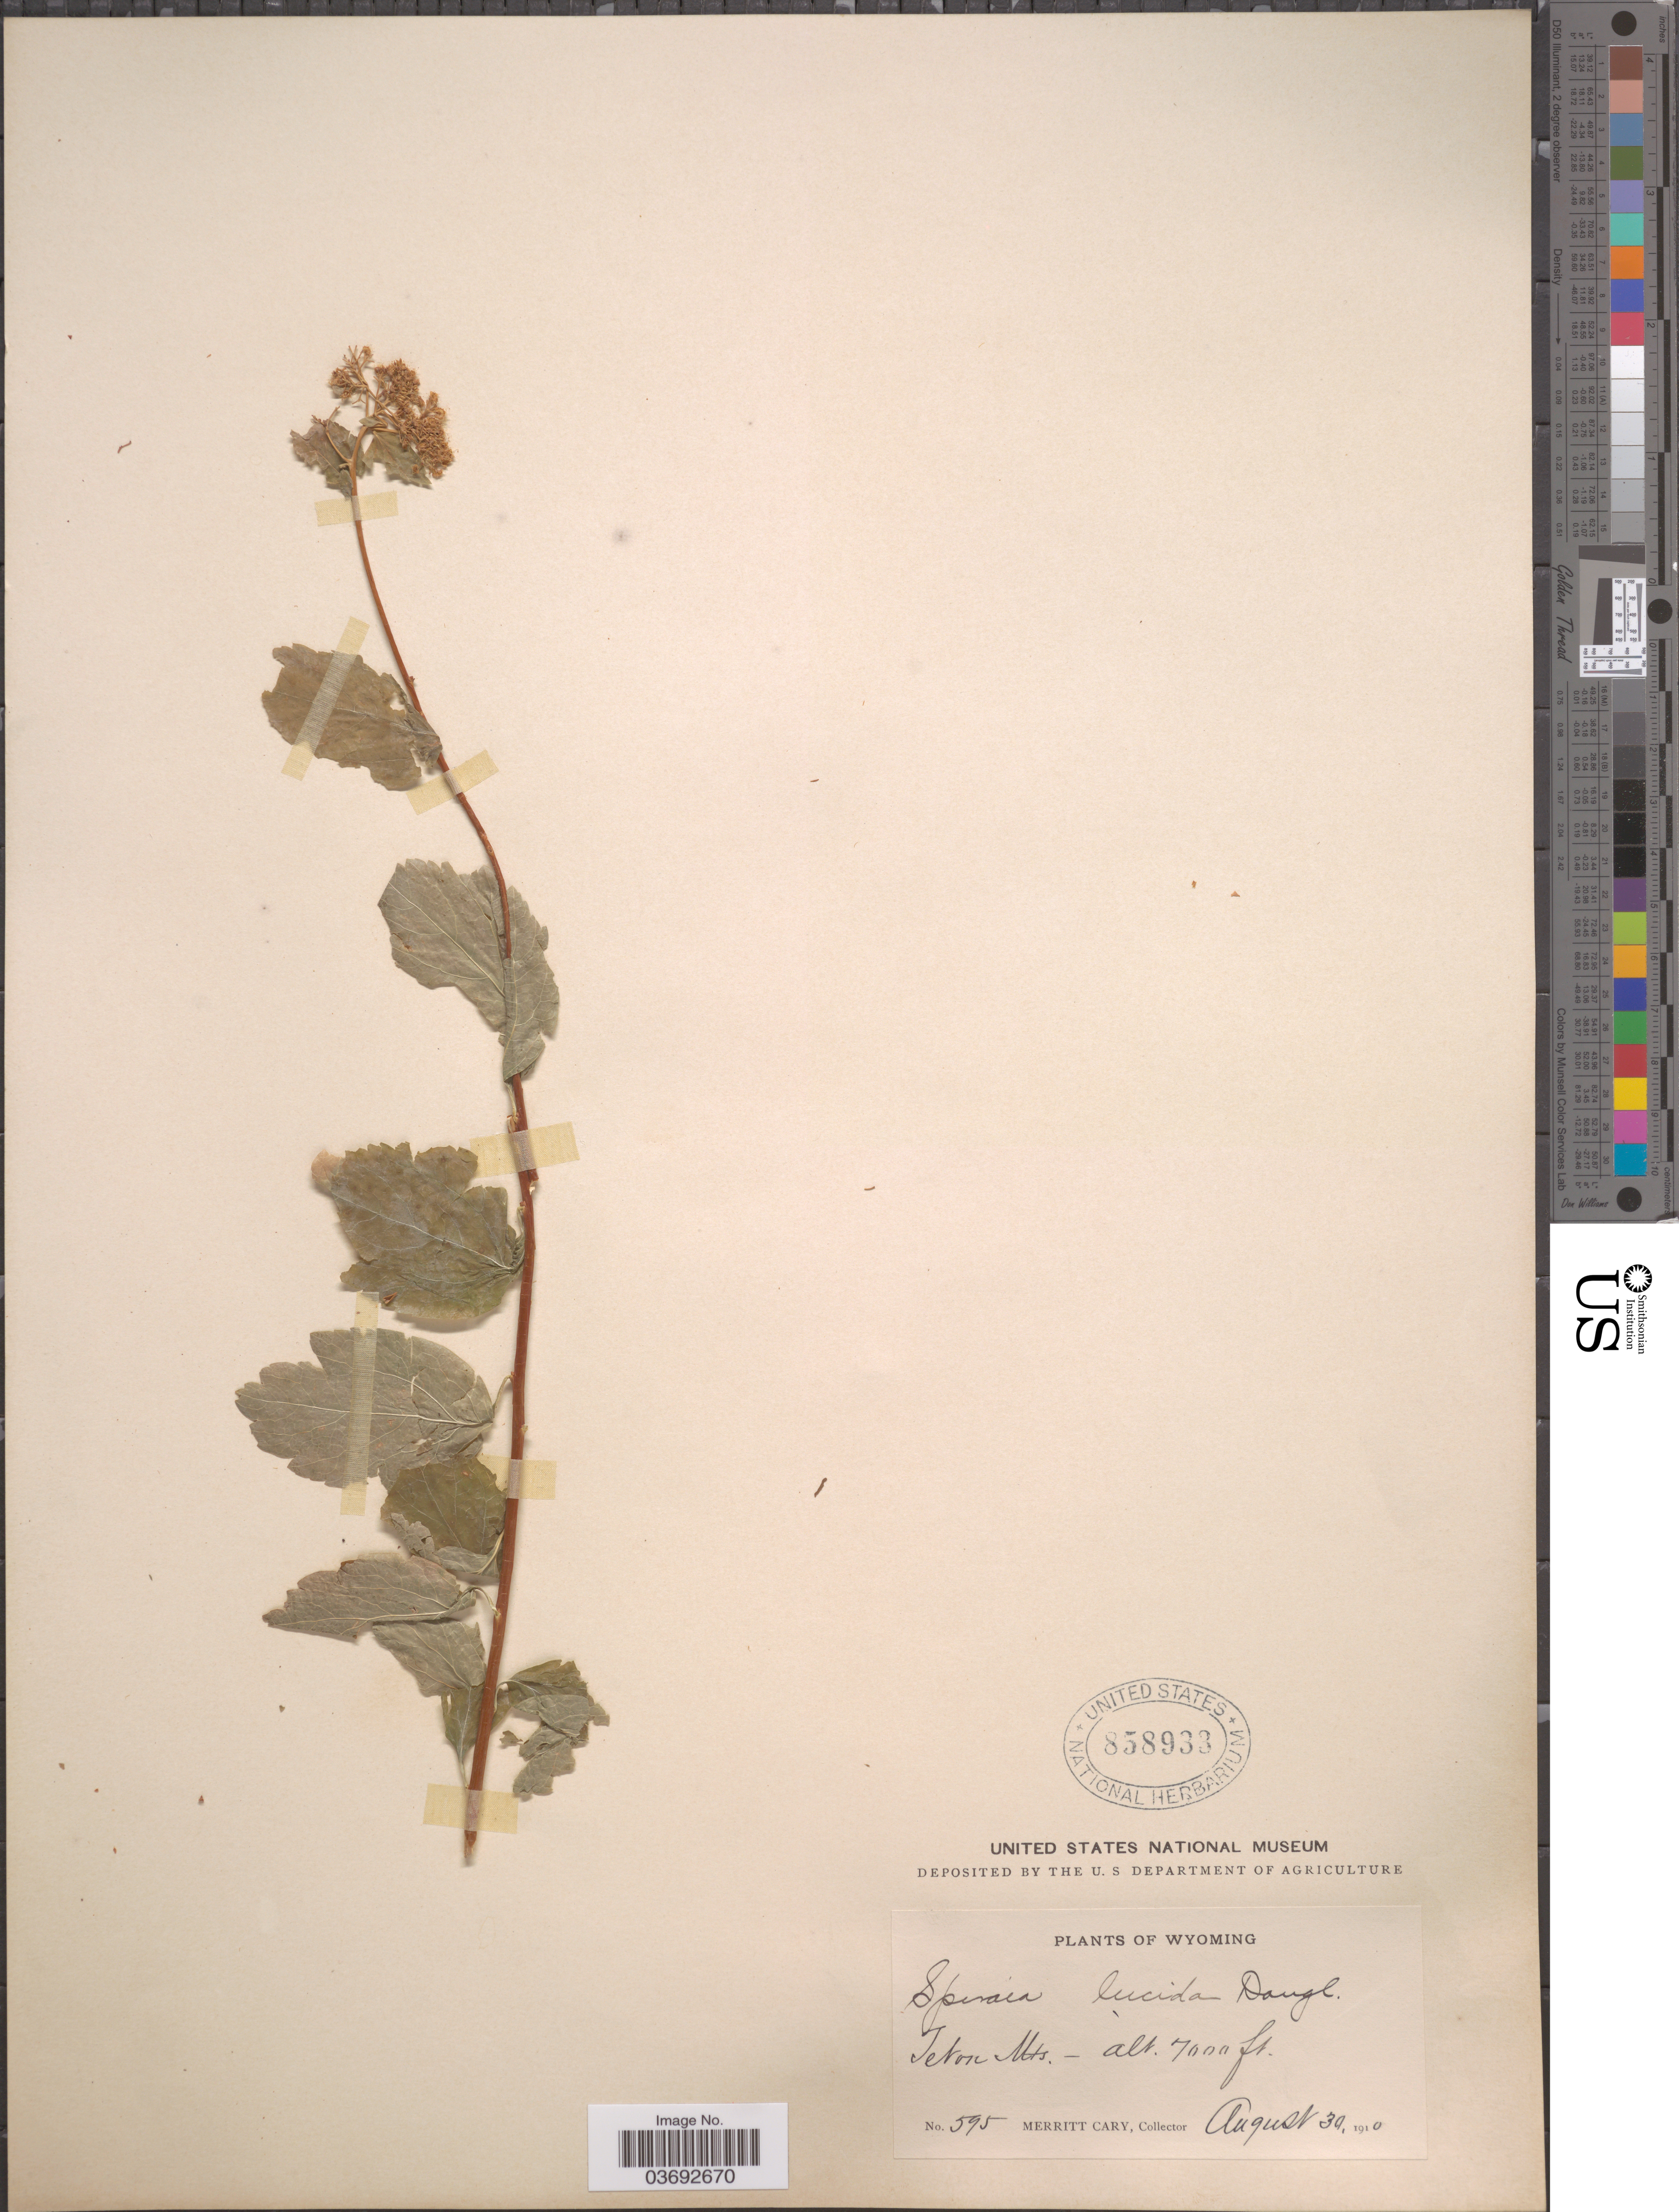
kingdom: Plantae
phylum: Tracheophyta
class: Magnoliopsida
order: Rosales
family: Rosaceae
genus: Spiraea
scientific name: Spiraea lucida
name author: Douglas ex Greene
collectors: M. Cary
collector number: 595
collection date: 1910-08-30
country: United States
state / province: Wyoming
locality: Teton Mts.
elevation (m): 2134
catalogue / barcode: US 858933